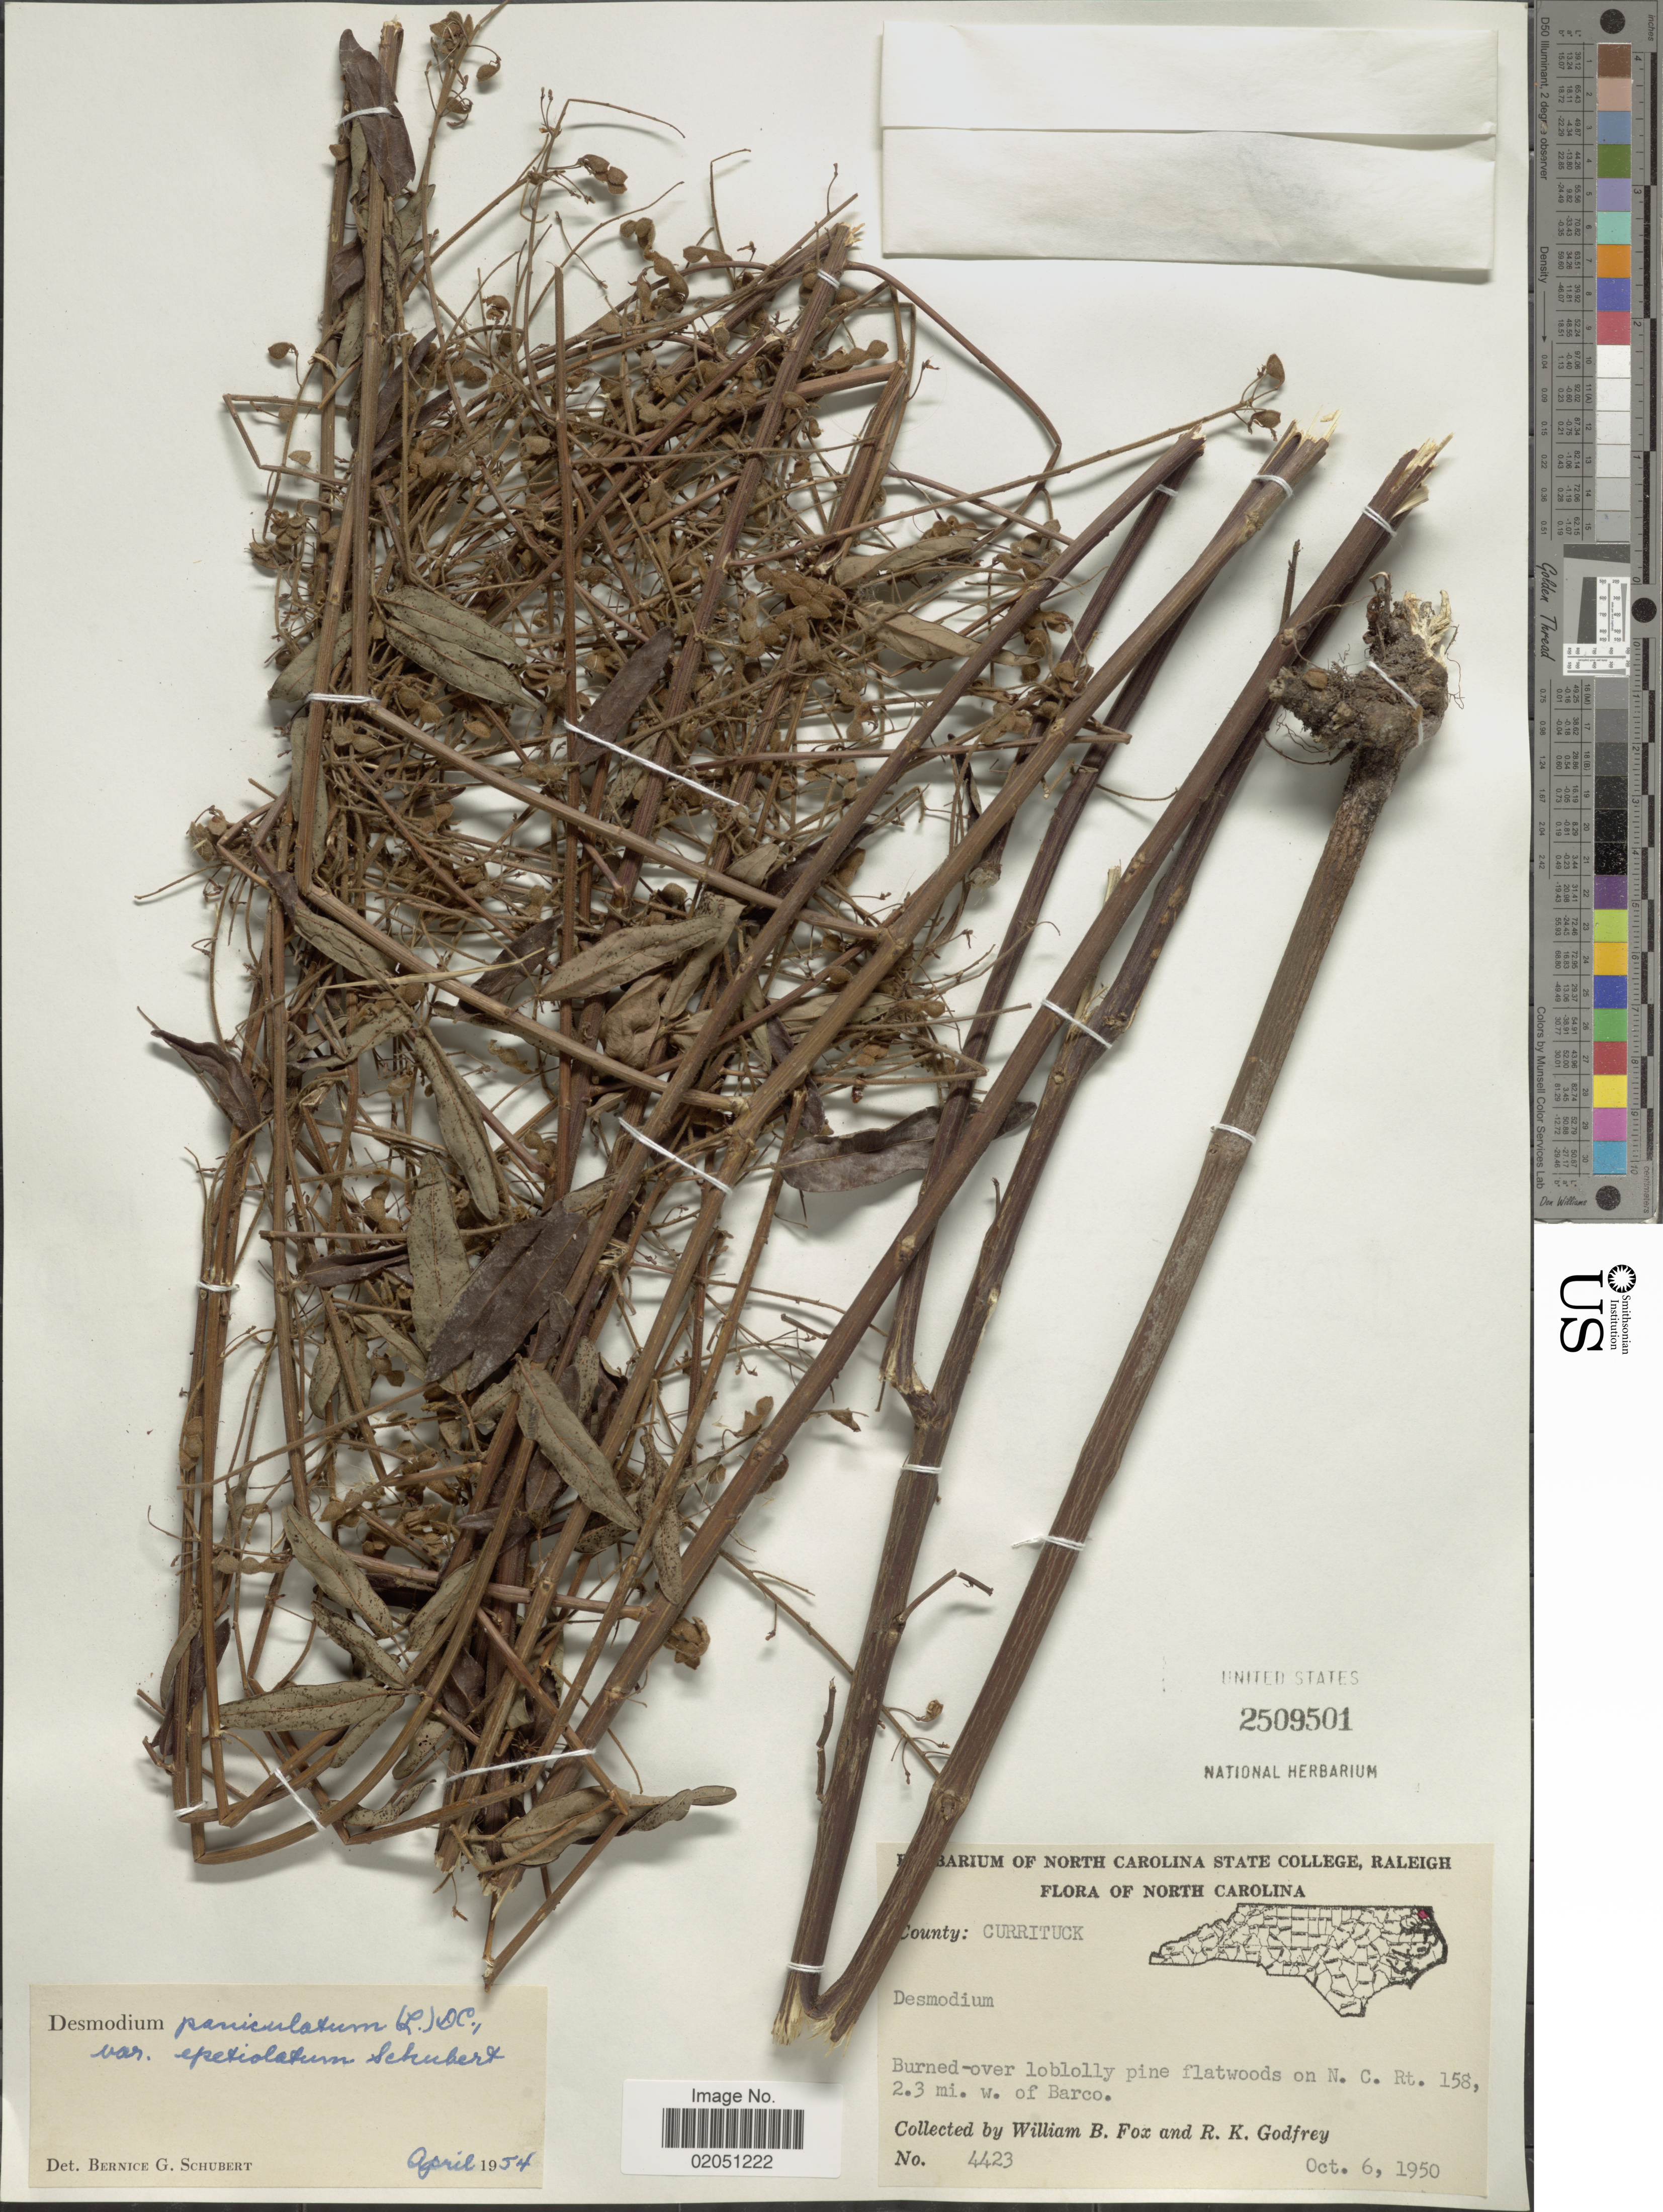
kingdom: Plantae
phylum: Tracheophyta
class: Magnoliopsida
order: Fabales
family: Fabaceae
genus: Desmodium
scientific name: Desmodium paniculatum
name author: (L.) DC.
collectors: W. B. Fox & R. K. Godfrey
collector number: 4423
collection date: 1950-10-06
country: United States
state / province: North Carolina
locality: County: Currituck, Burned-ove loblolly pine flatwoods on N.C. Rt. 158, 2.3 mi w of Barco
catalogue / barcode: US 2509501